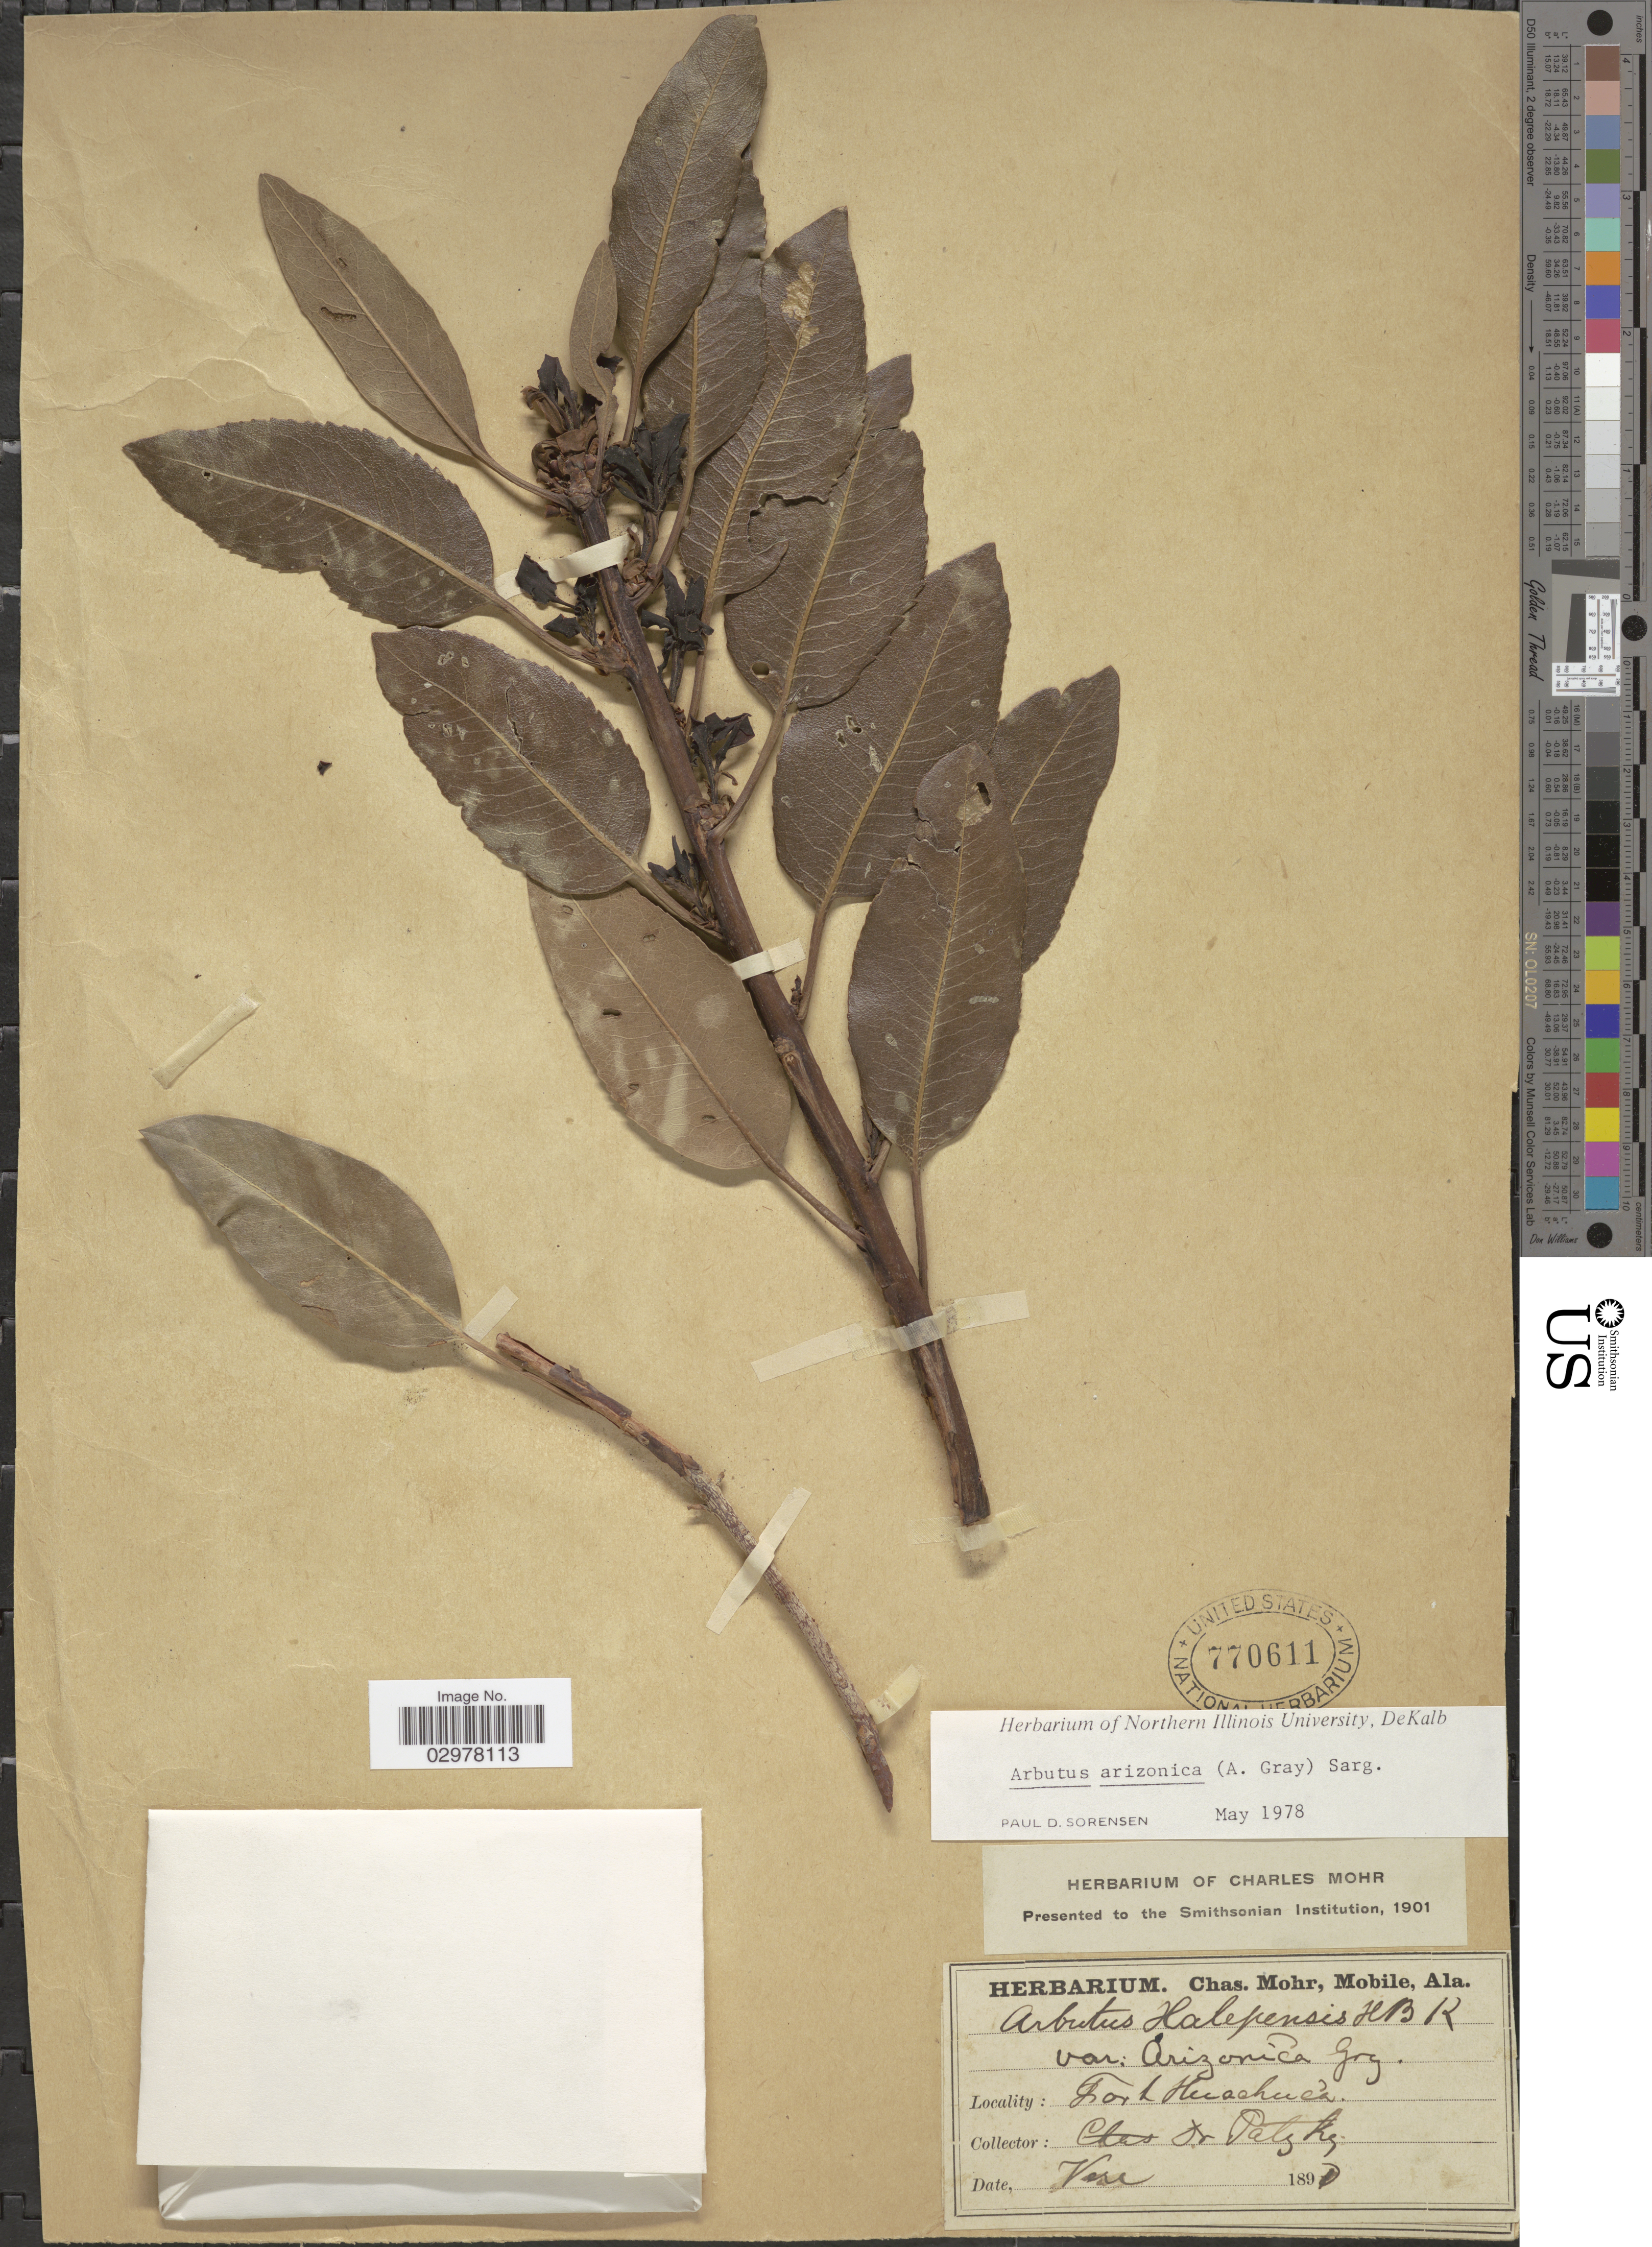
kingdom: Plantae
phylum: Tracheophyta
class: Magnoliopsida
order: Ericales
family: Ericaceae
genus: Arbutus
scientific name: Arbutus arizonica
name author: (A. Gray) Sarg.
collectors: -. Patzky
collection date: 1891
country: United States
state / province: Arizona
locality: Fort Huachuca.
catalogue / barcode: US 770611